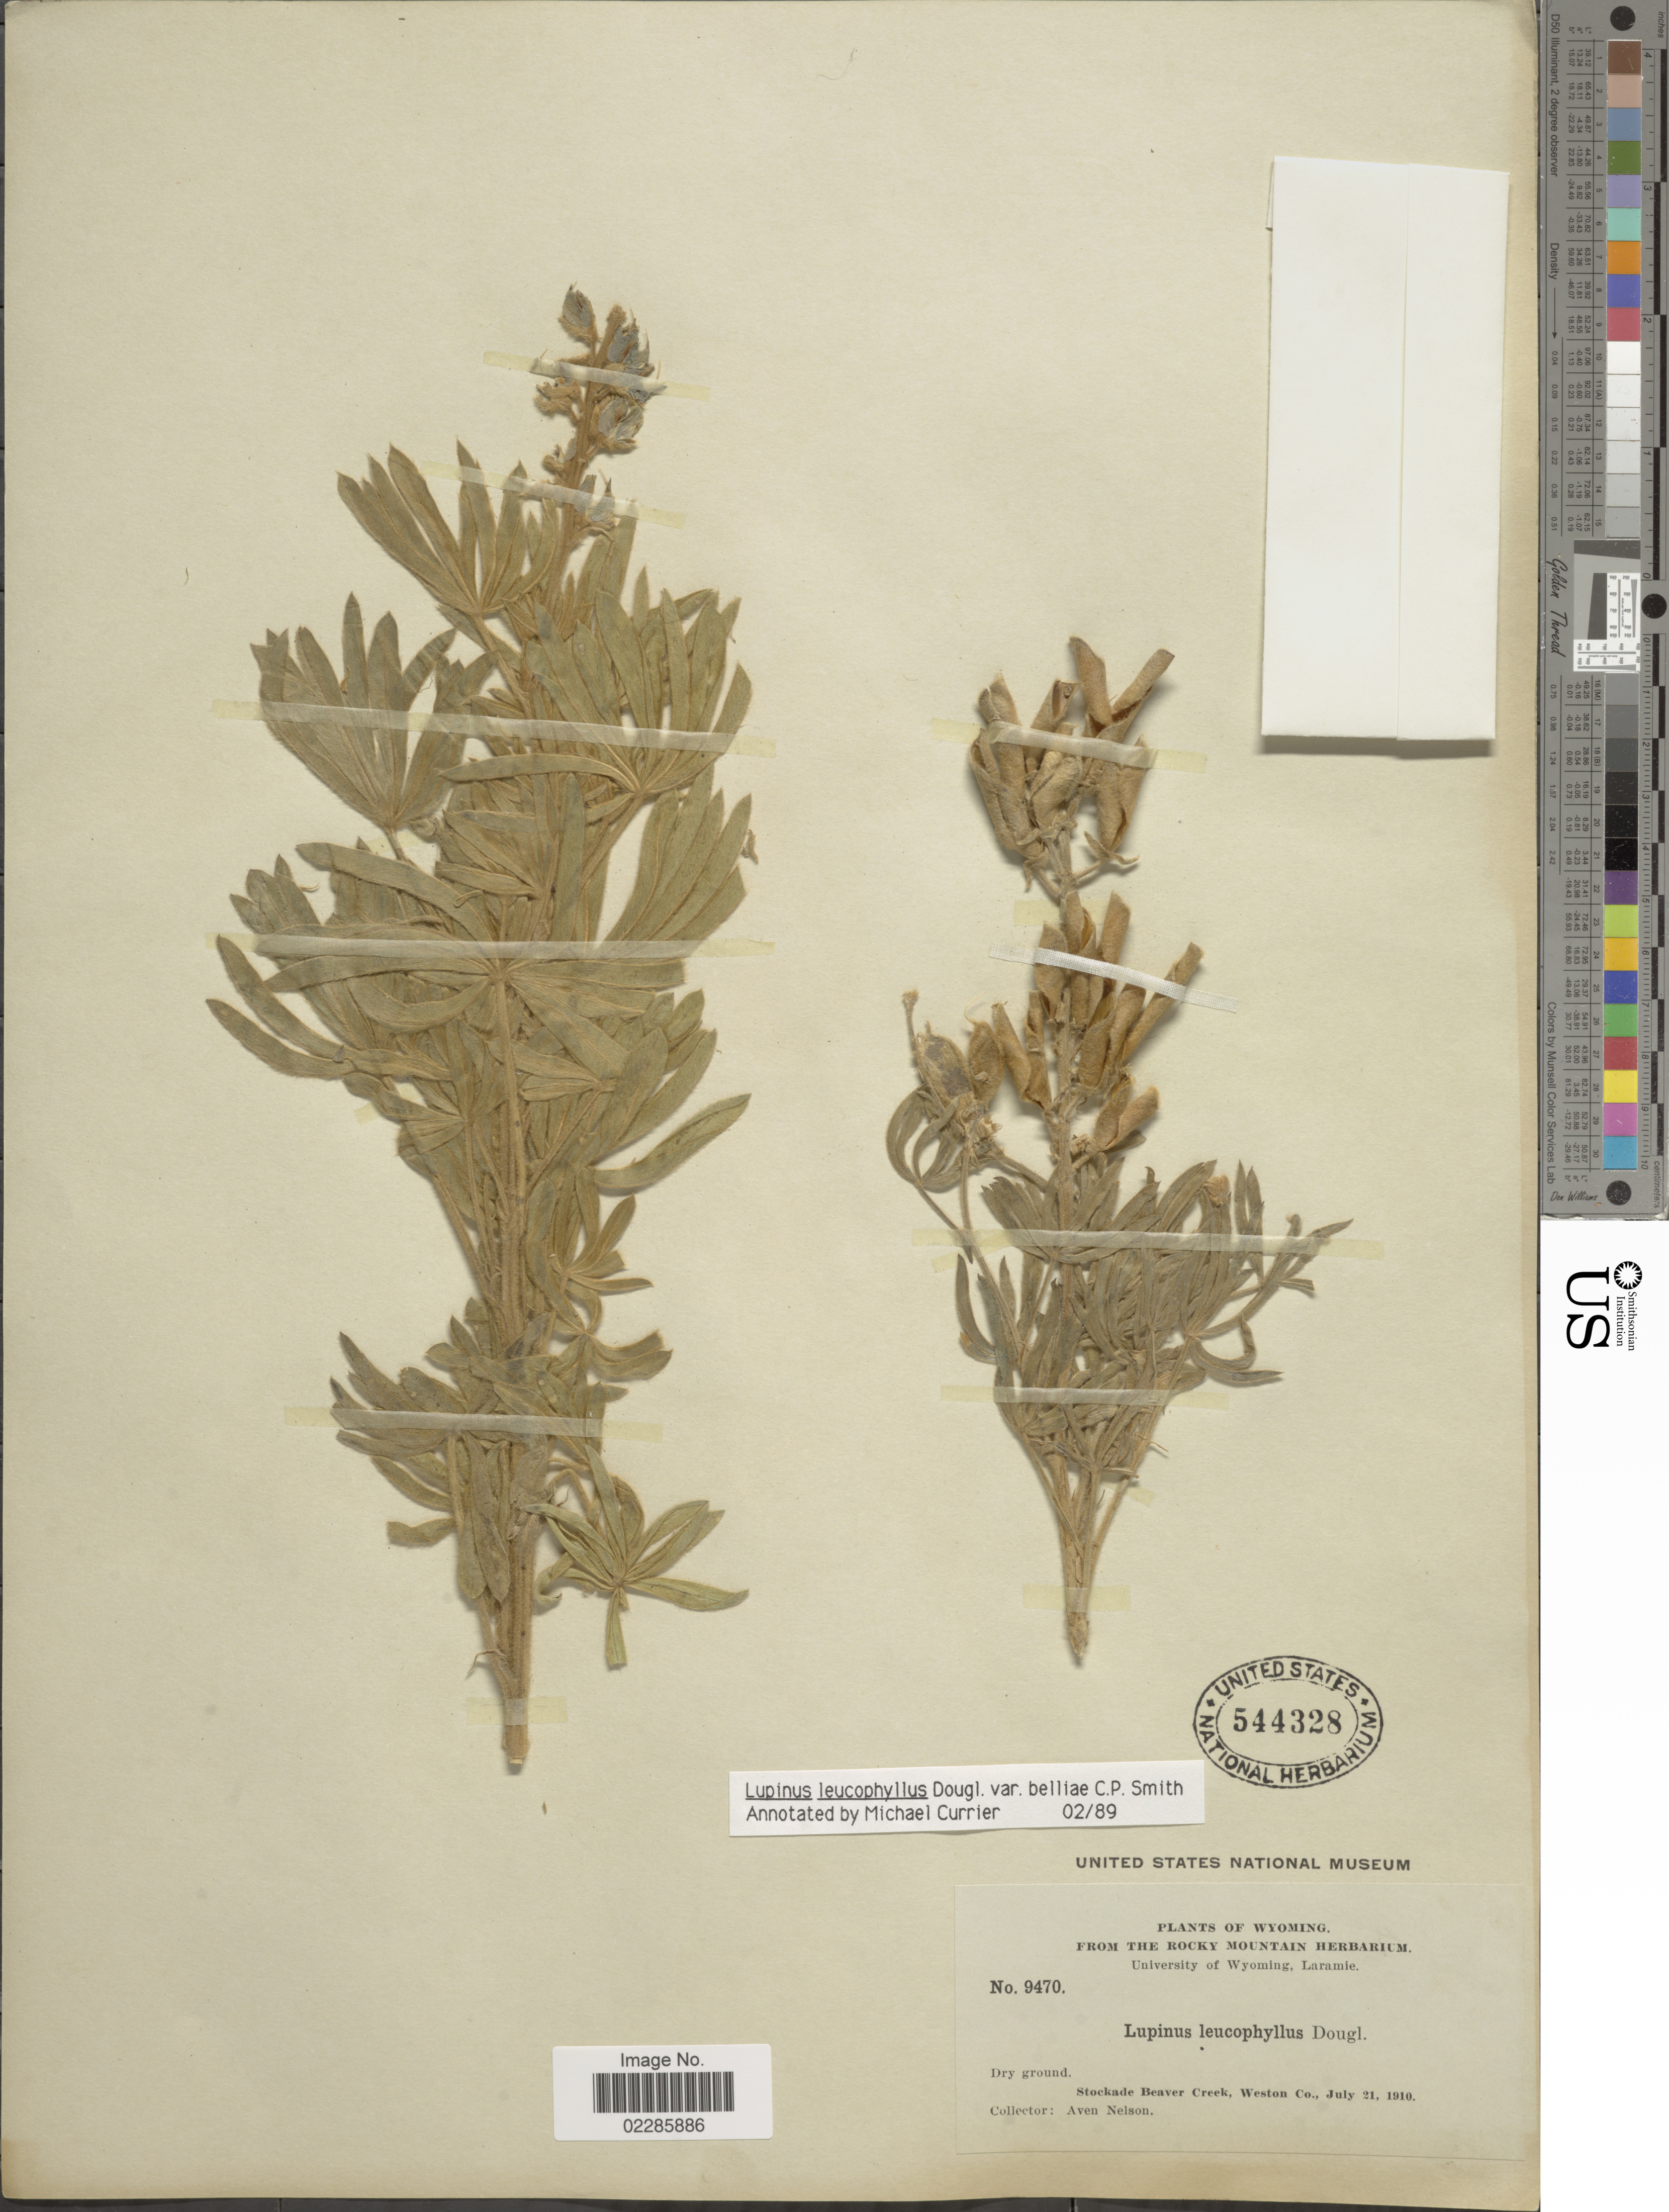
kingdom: Plantae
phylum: Tracheophyta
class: Magnoliopsida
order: Fabales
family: Fabaceae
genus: Lupinus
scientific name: Lupinus leucophyllus var. belliae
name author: C.P. Sm.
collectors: A. Nelson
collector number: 9470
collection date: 1910-07-21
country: United States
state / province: Wyoming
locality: Dry ground, Stockade Beaver Creek, Weston Co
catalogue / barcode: US 544328